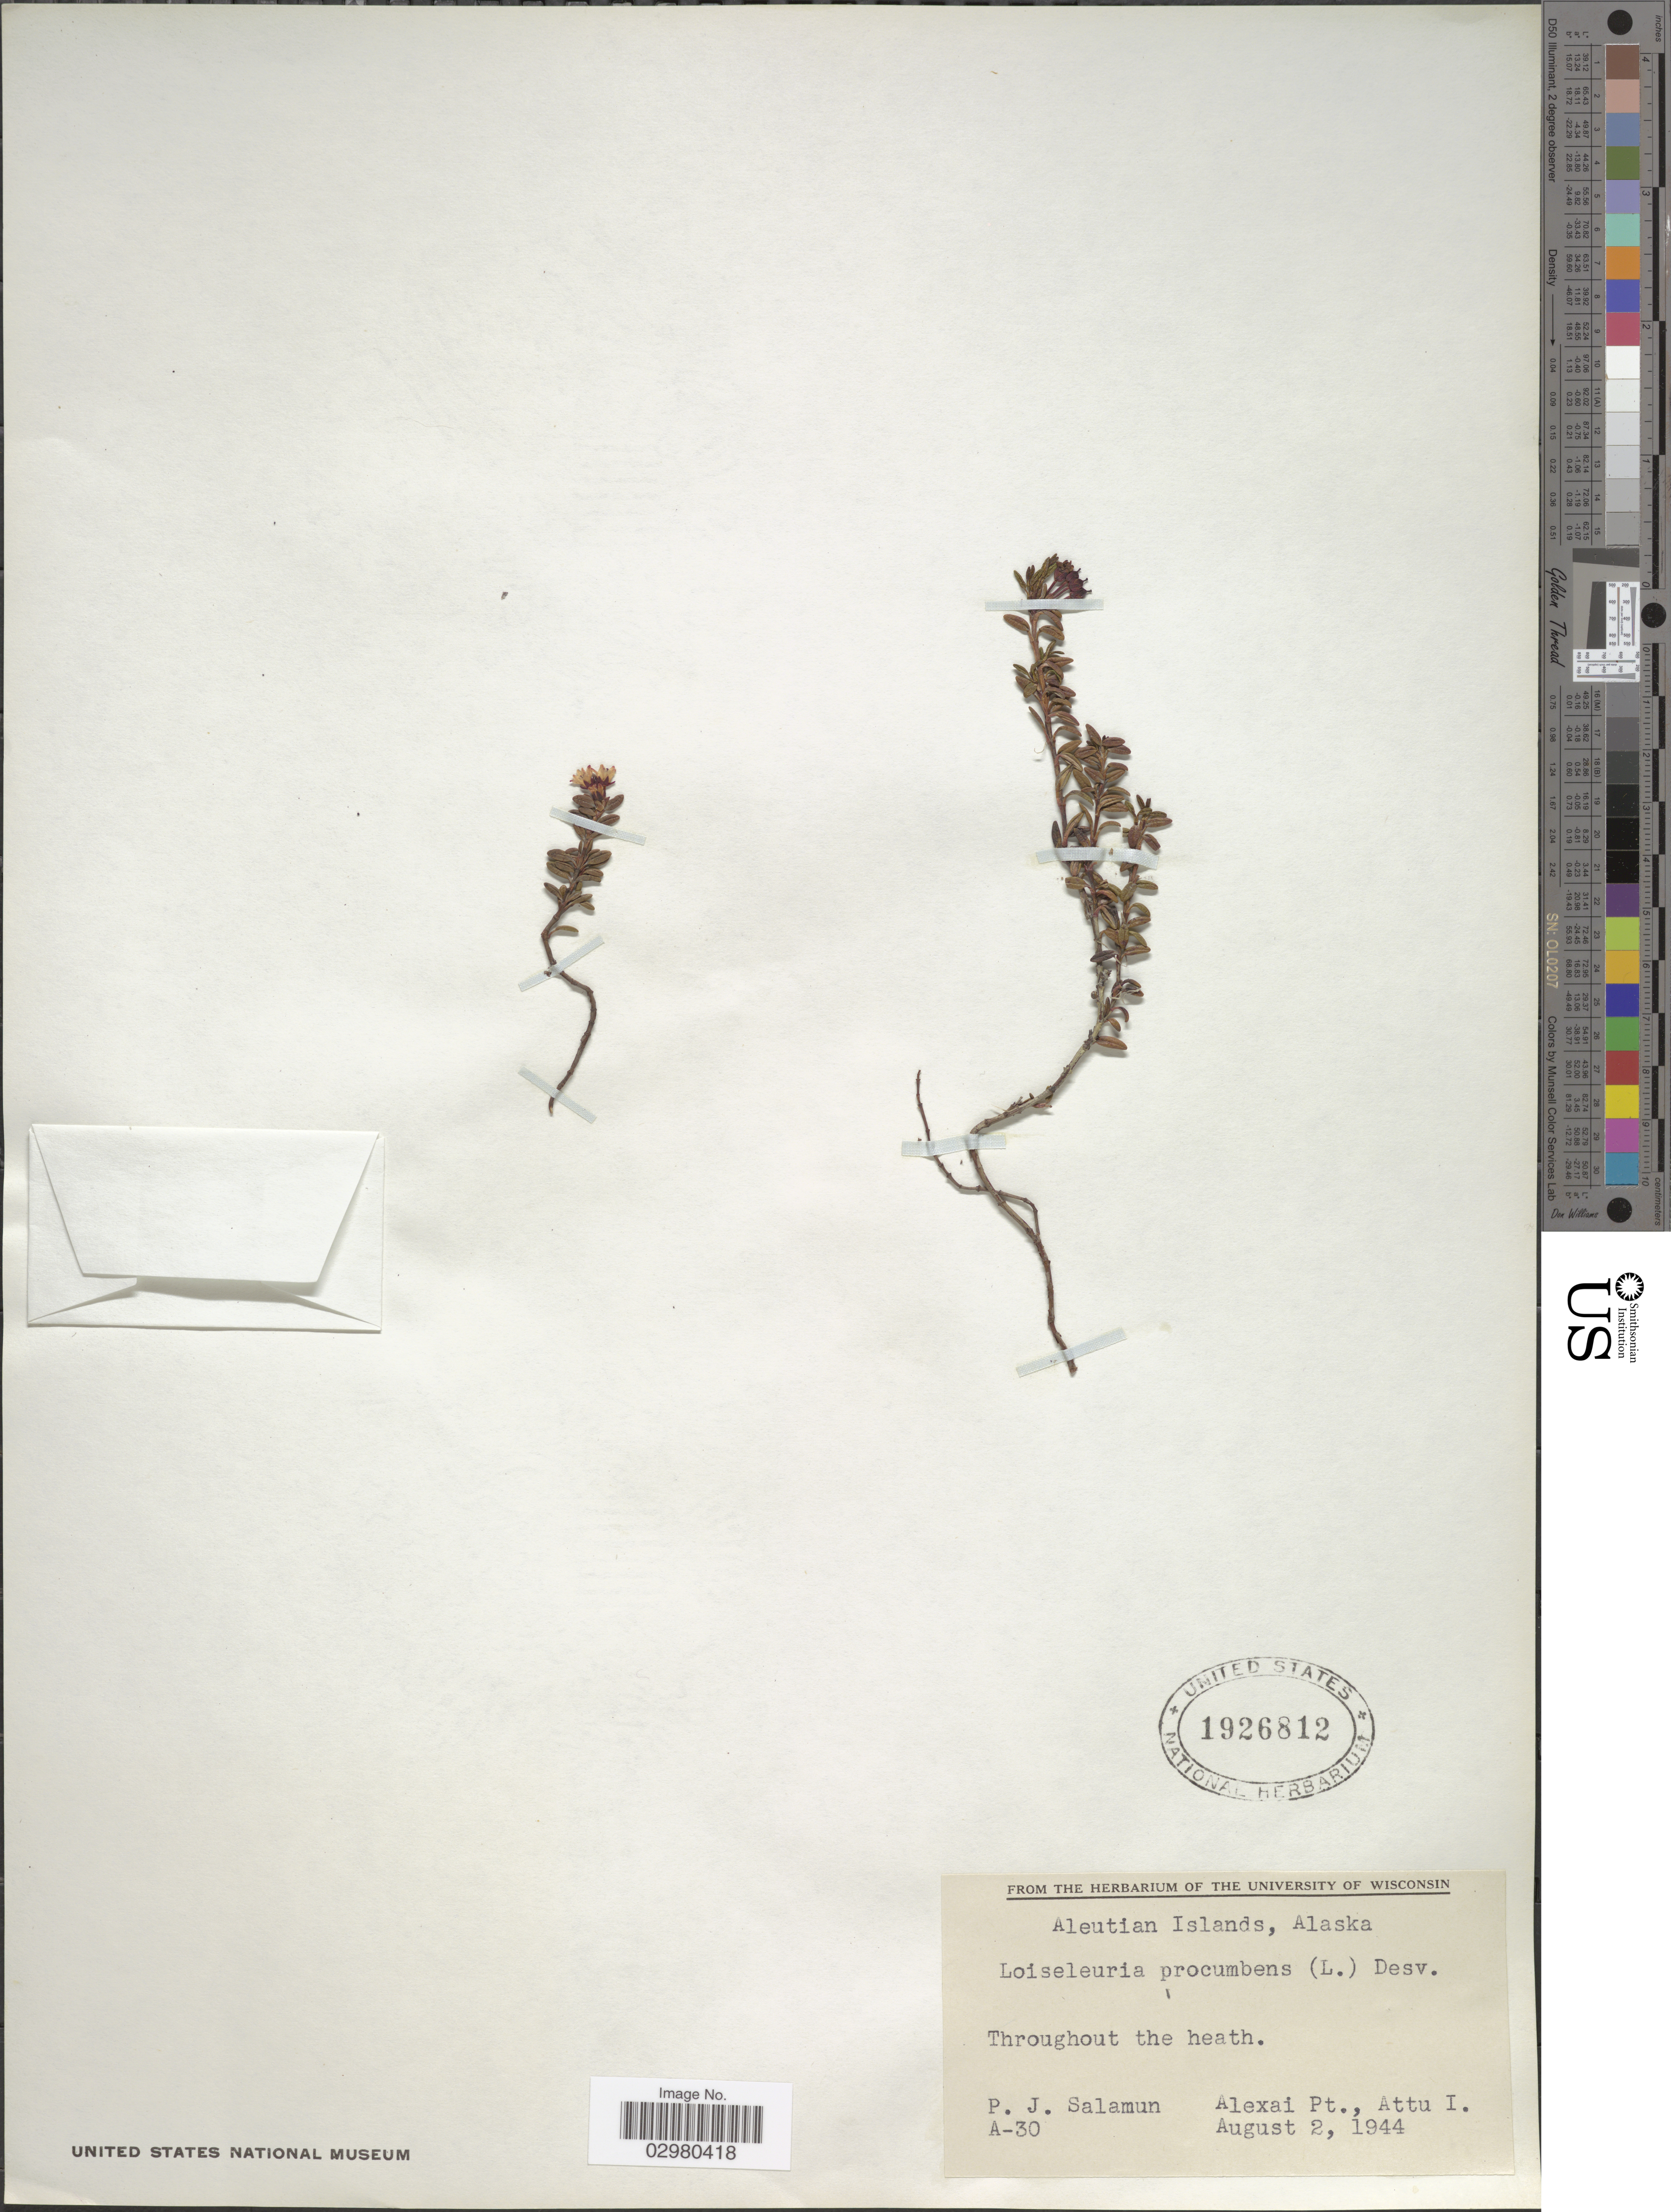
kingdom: Plantae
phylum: Tracheophyta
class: Magnoliopsida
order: Ericales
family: Ericaceae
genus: Loiseleuria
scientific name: Loiseleuria procumbens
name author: (L.) Desv.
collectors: P. Salamun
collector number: A-30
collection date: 1944-08-02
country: United States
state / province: Alaska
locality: Aleutian Islands. Throughout the heath. Alexai Pt., Attu I.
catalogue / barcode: US 1926812